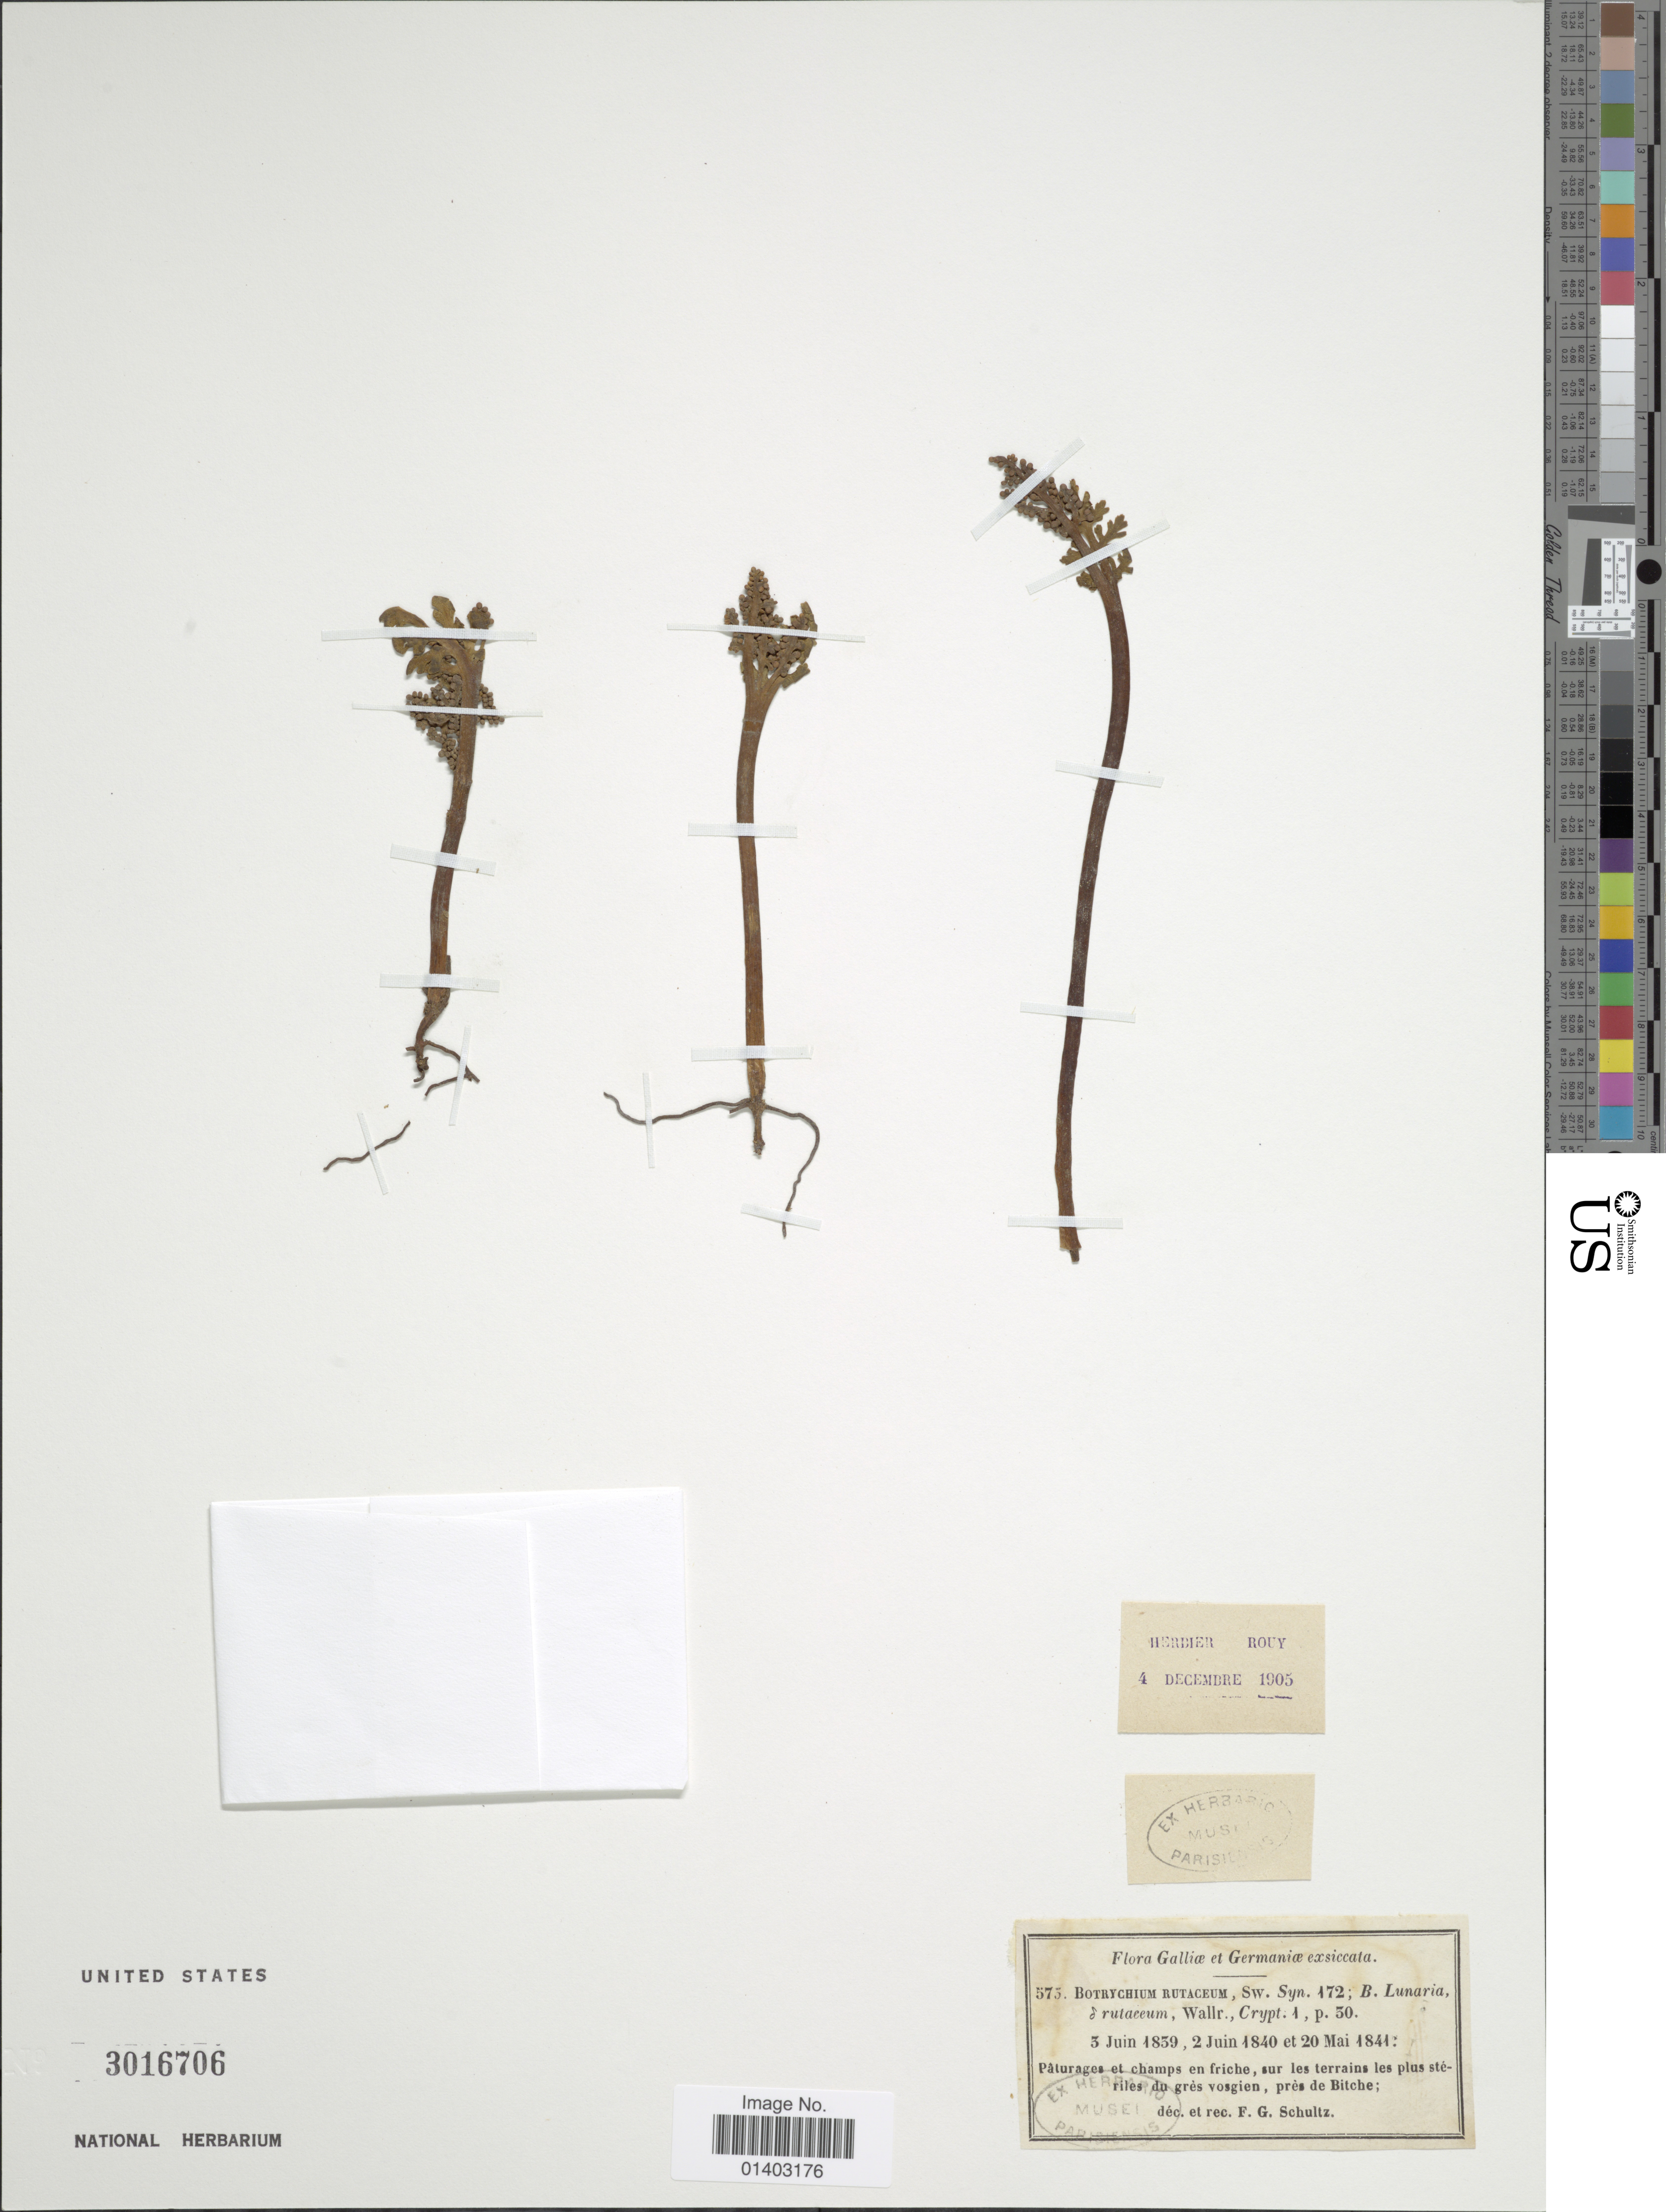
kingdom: Plantae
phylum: Tracheophyta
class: Polypodiopsida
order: Ophioglossales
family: Ophioglossaceae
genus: Botrychium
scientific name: Botrychium matricariifolium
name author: (A. Braun ex Dowell) A. Braun ex Koch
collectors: F. Schultz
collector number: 575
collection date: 1839-06-03/1841-05-20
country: France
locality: Galliæ et Germaniæ, pâtaurages et champs en friche, sur les terrains les plus stéries du grés vosgien, près de Bitche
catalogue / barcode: US 3016706